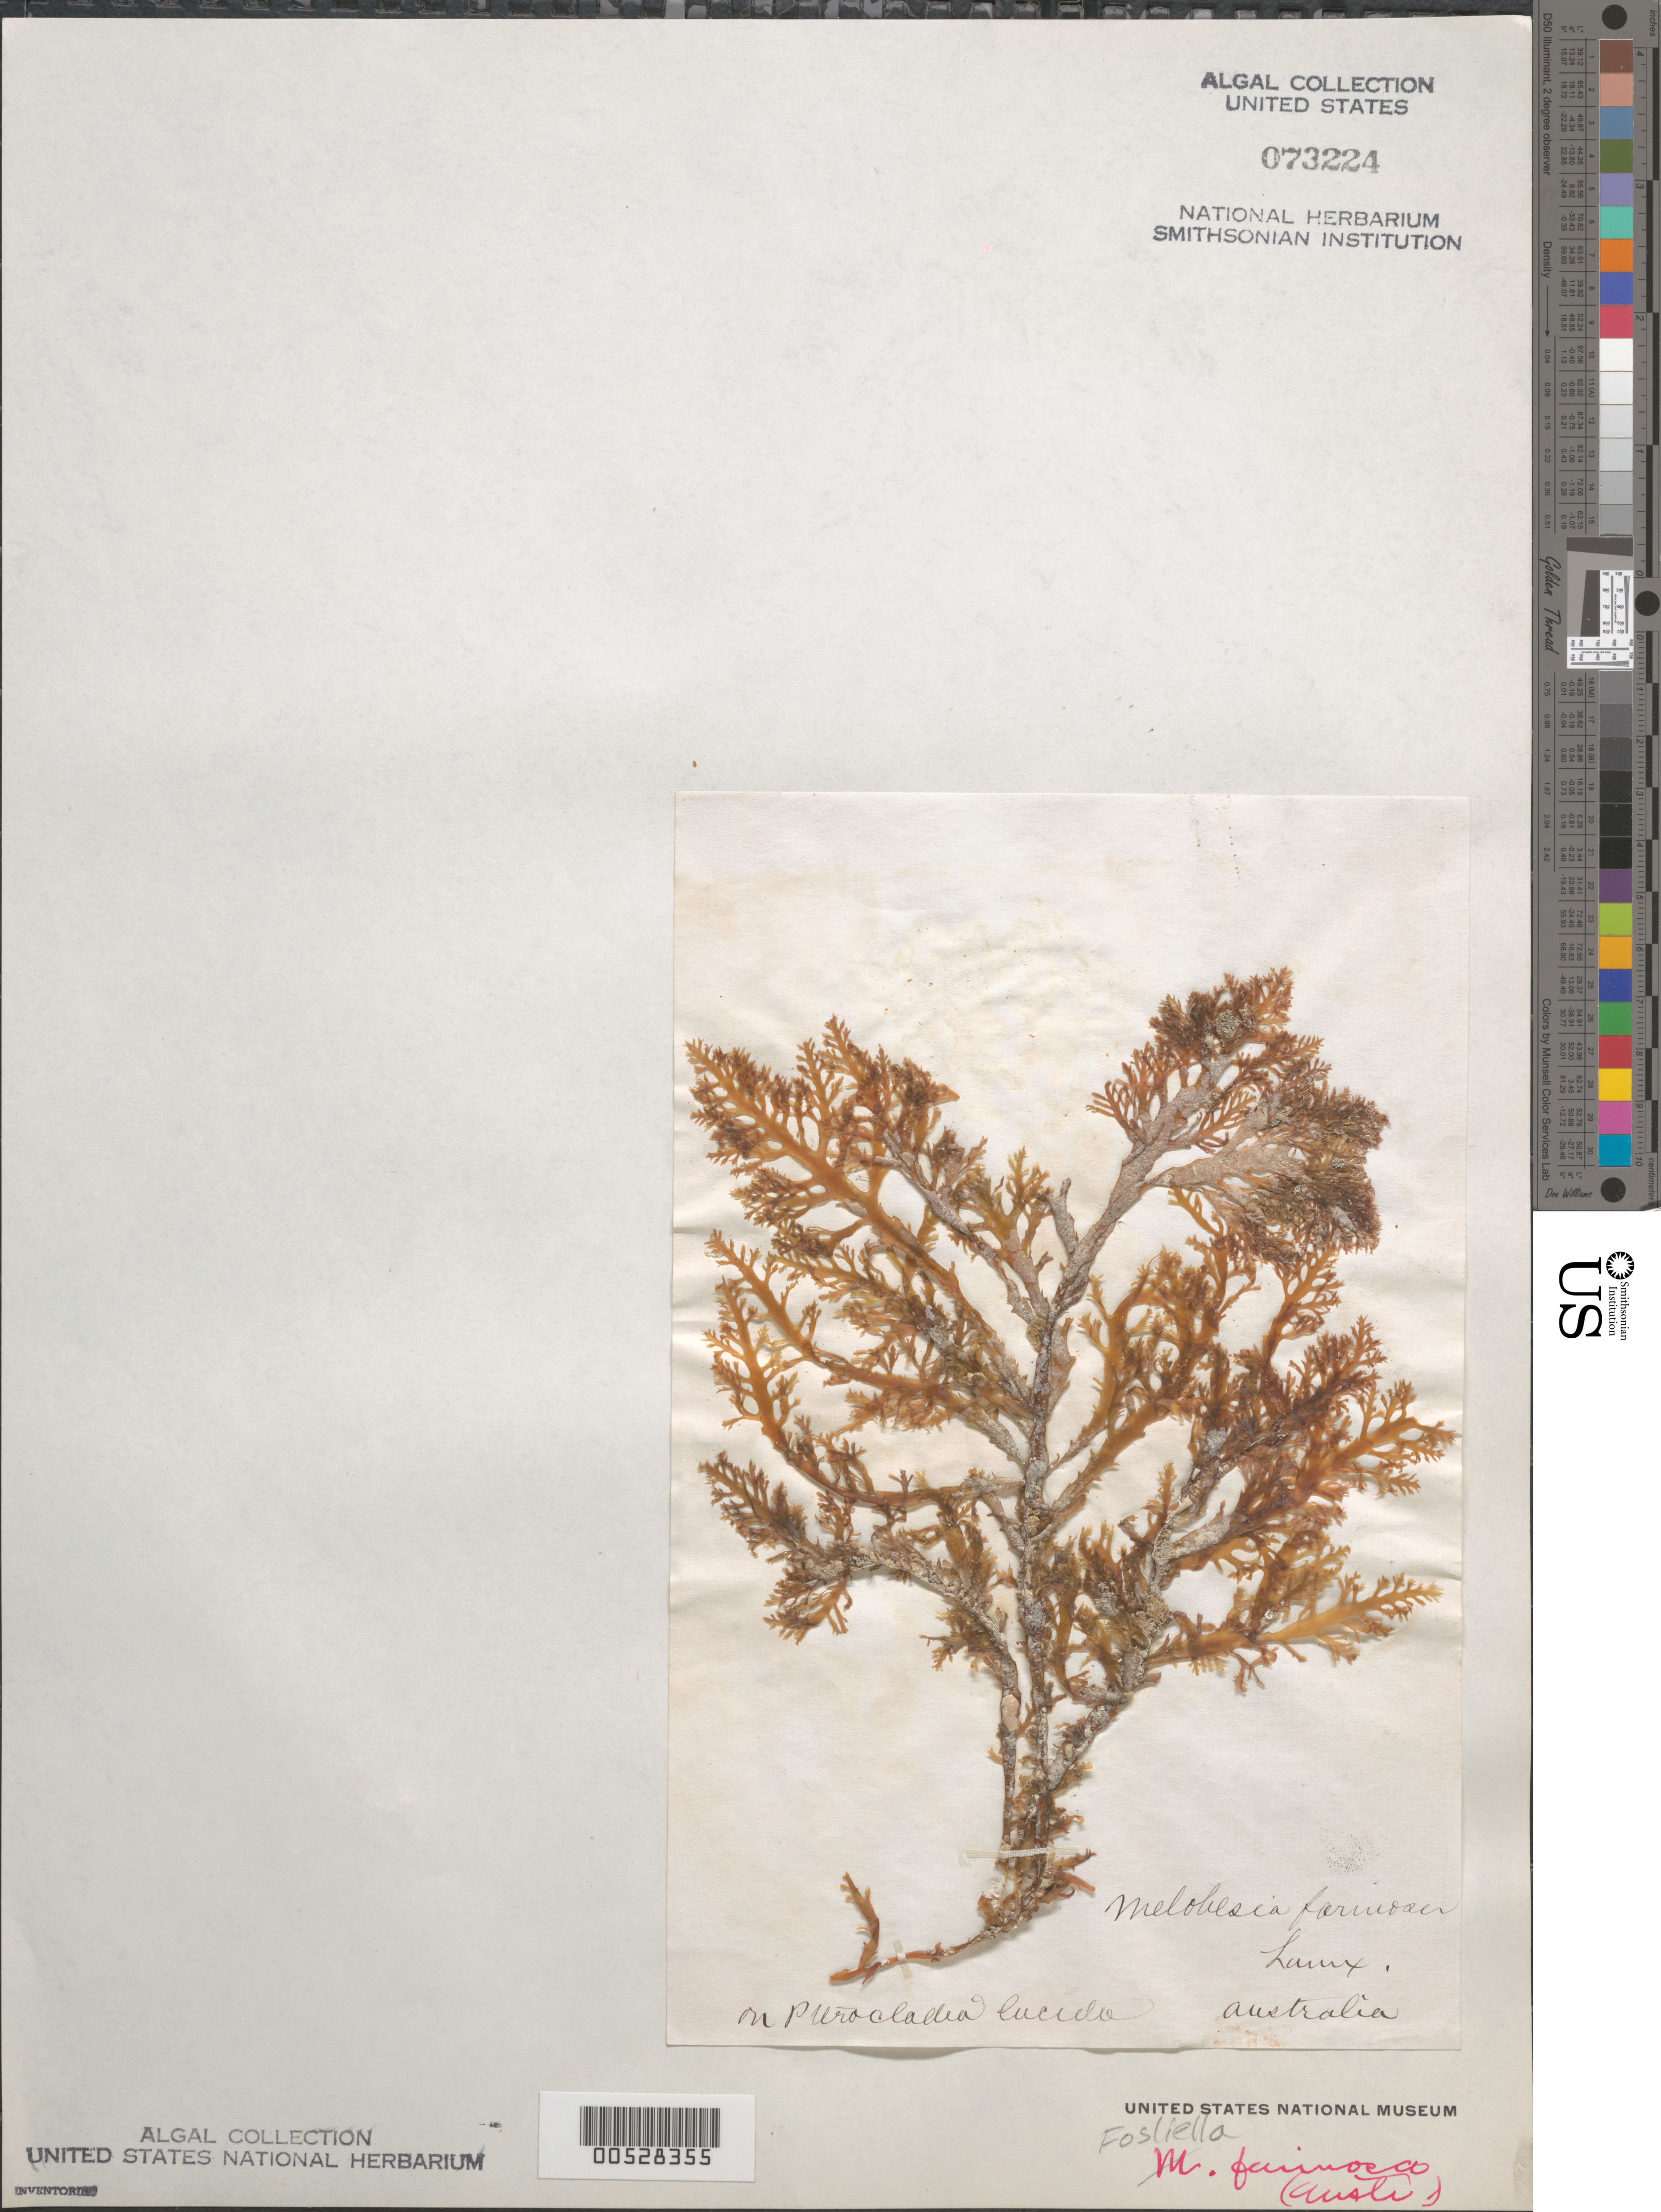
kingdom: Plantae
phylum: Rhodophyta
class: Florideophyceae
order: Corallinales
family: Hydrolithaceae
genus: Hydrolithon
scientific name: Hydrolithon farinosum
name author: (J.V.Lamouroux) Penrose & Y.M. Chamb.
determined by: Algae name updating Project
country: Australia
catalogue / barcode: US 73224